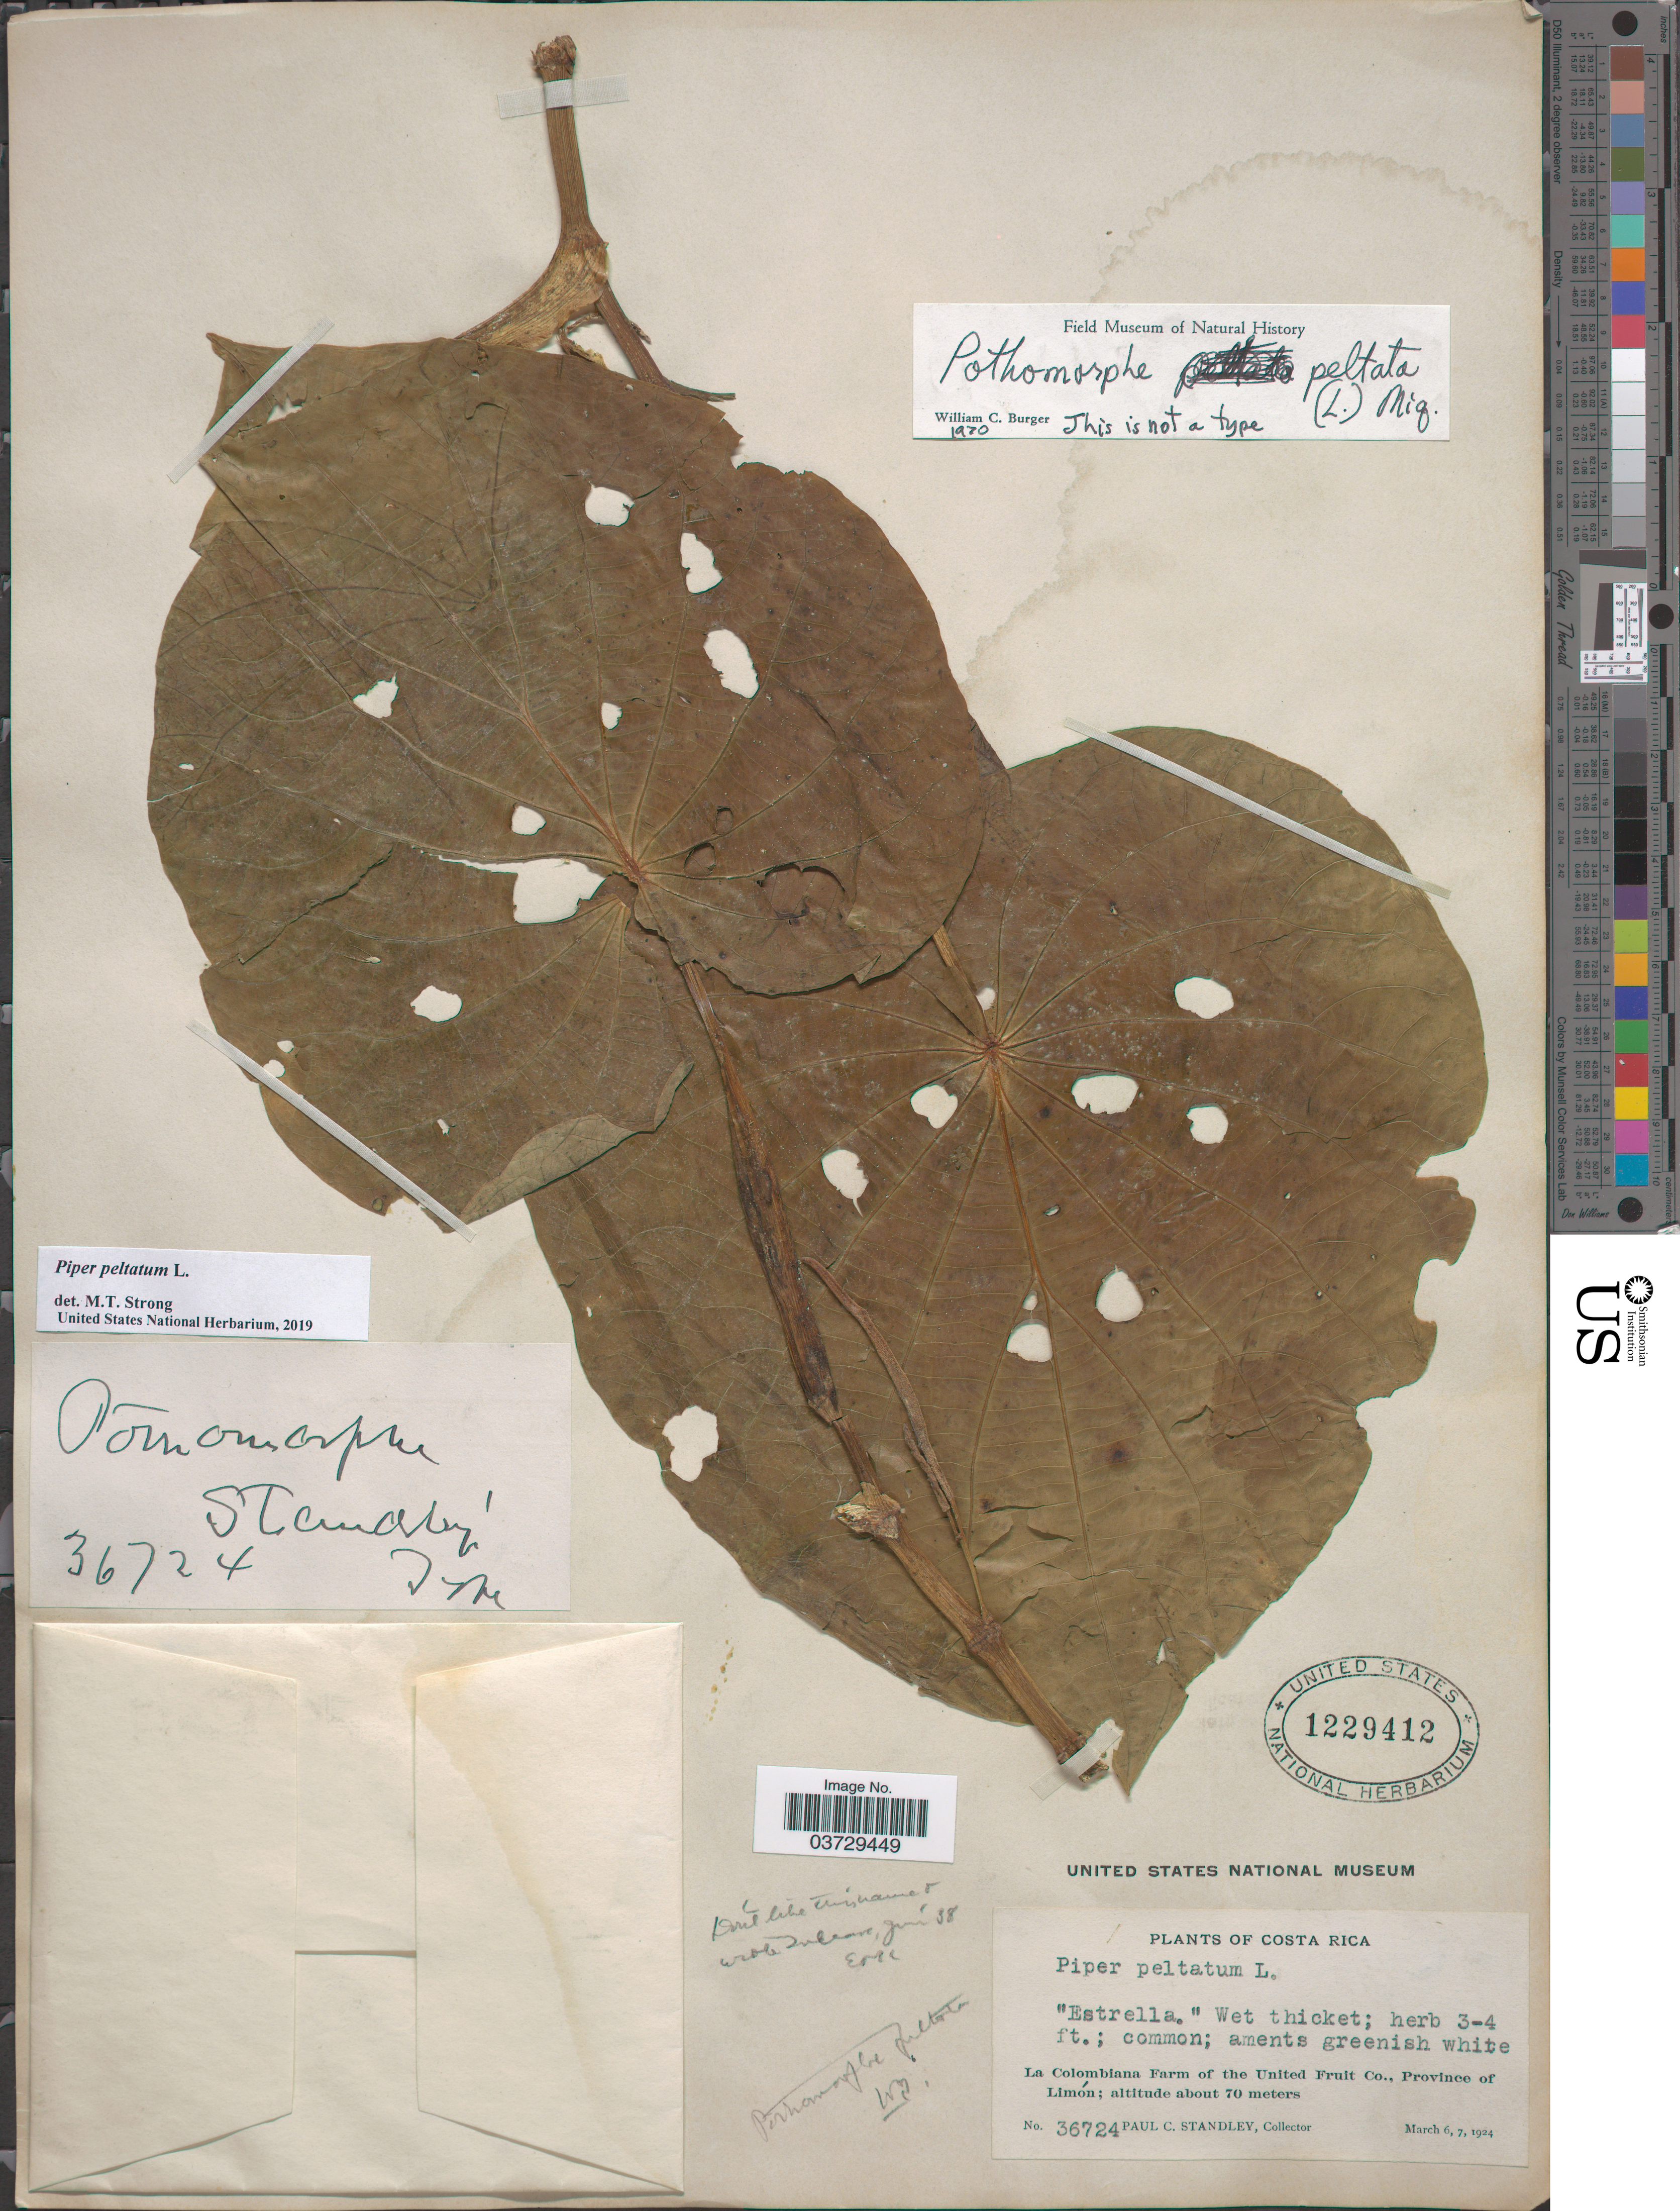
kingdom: Plantae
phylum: Tracheophyta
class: Magnoliopsida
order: Piperales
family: Piperaceae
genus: Piper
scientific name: Piper peltatum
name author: L.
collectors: P. C. Standley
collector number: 36724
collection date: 1924-03-06/1924-03-07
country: Costa Rica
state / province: Limón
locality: La Colombiana Farm of the United Fruit Co.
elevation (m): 70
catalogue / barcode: US 1229412